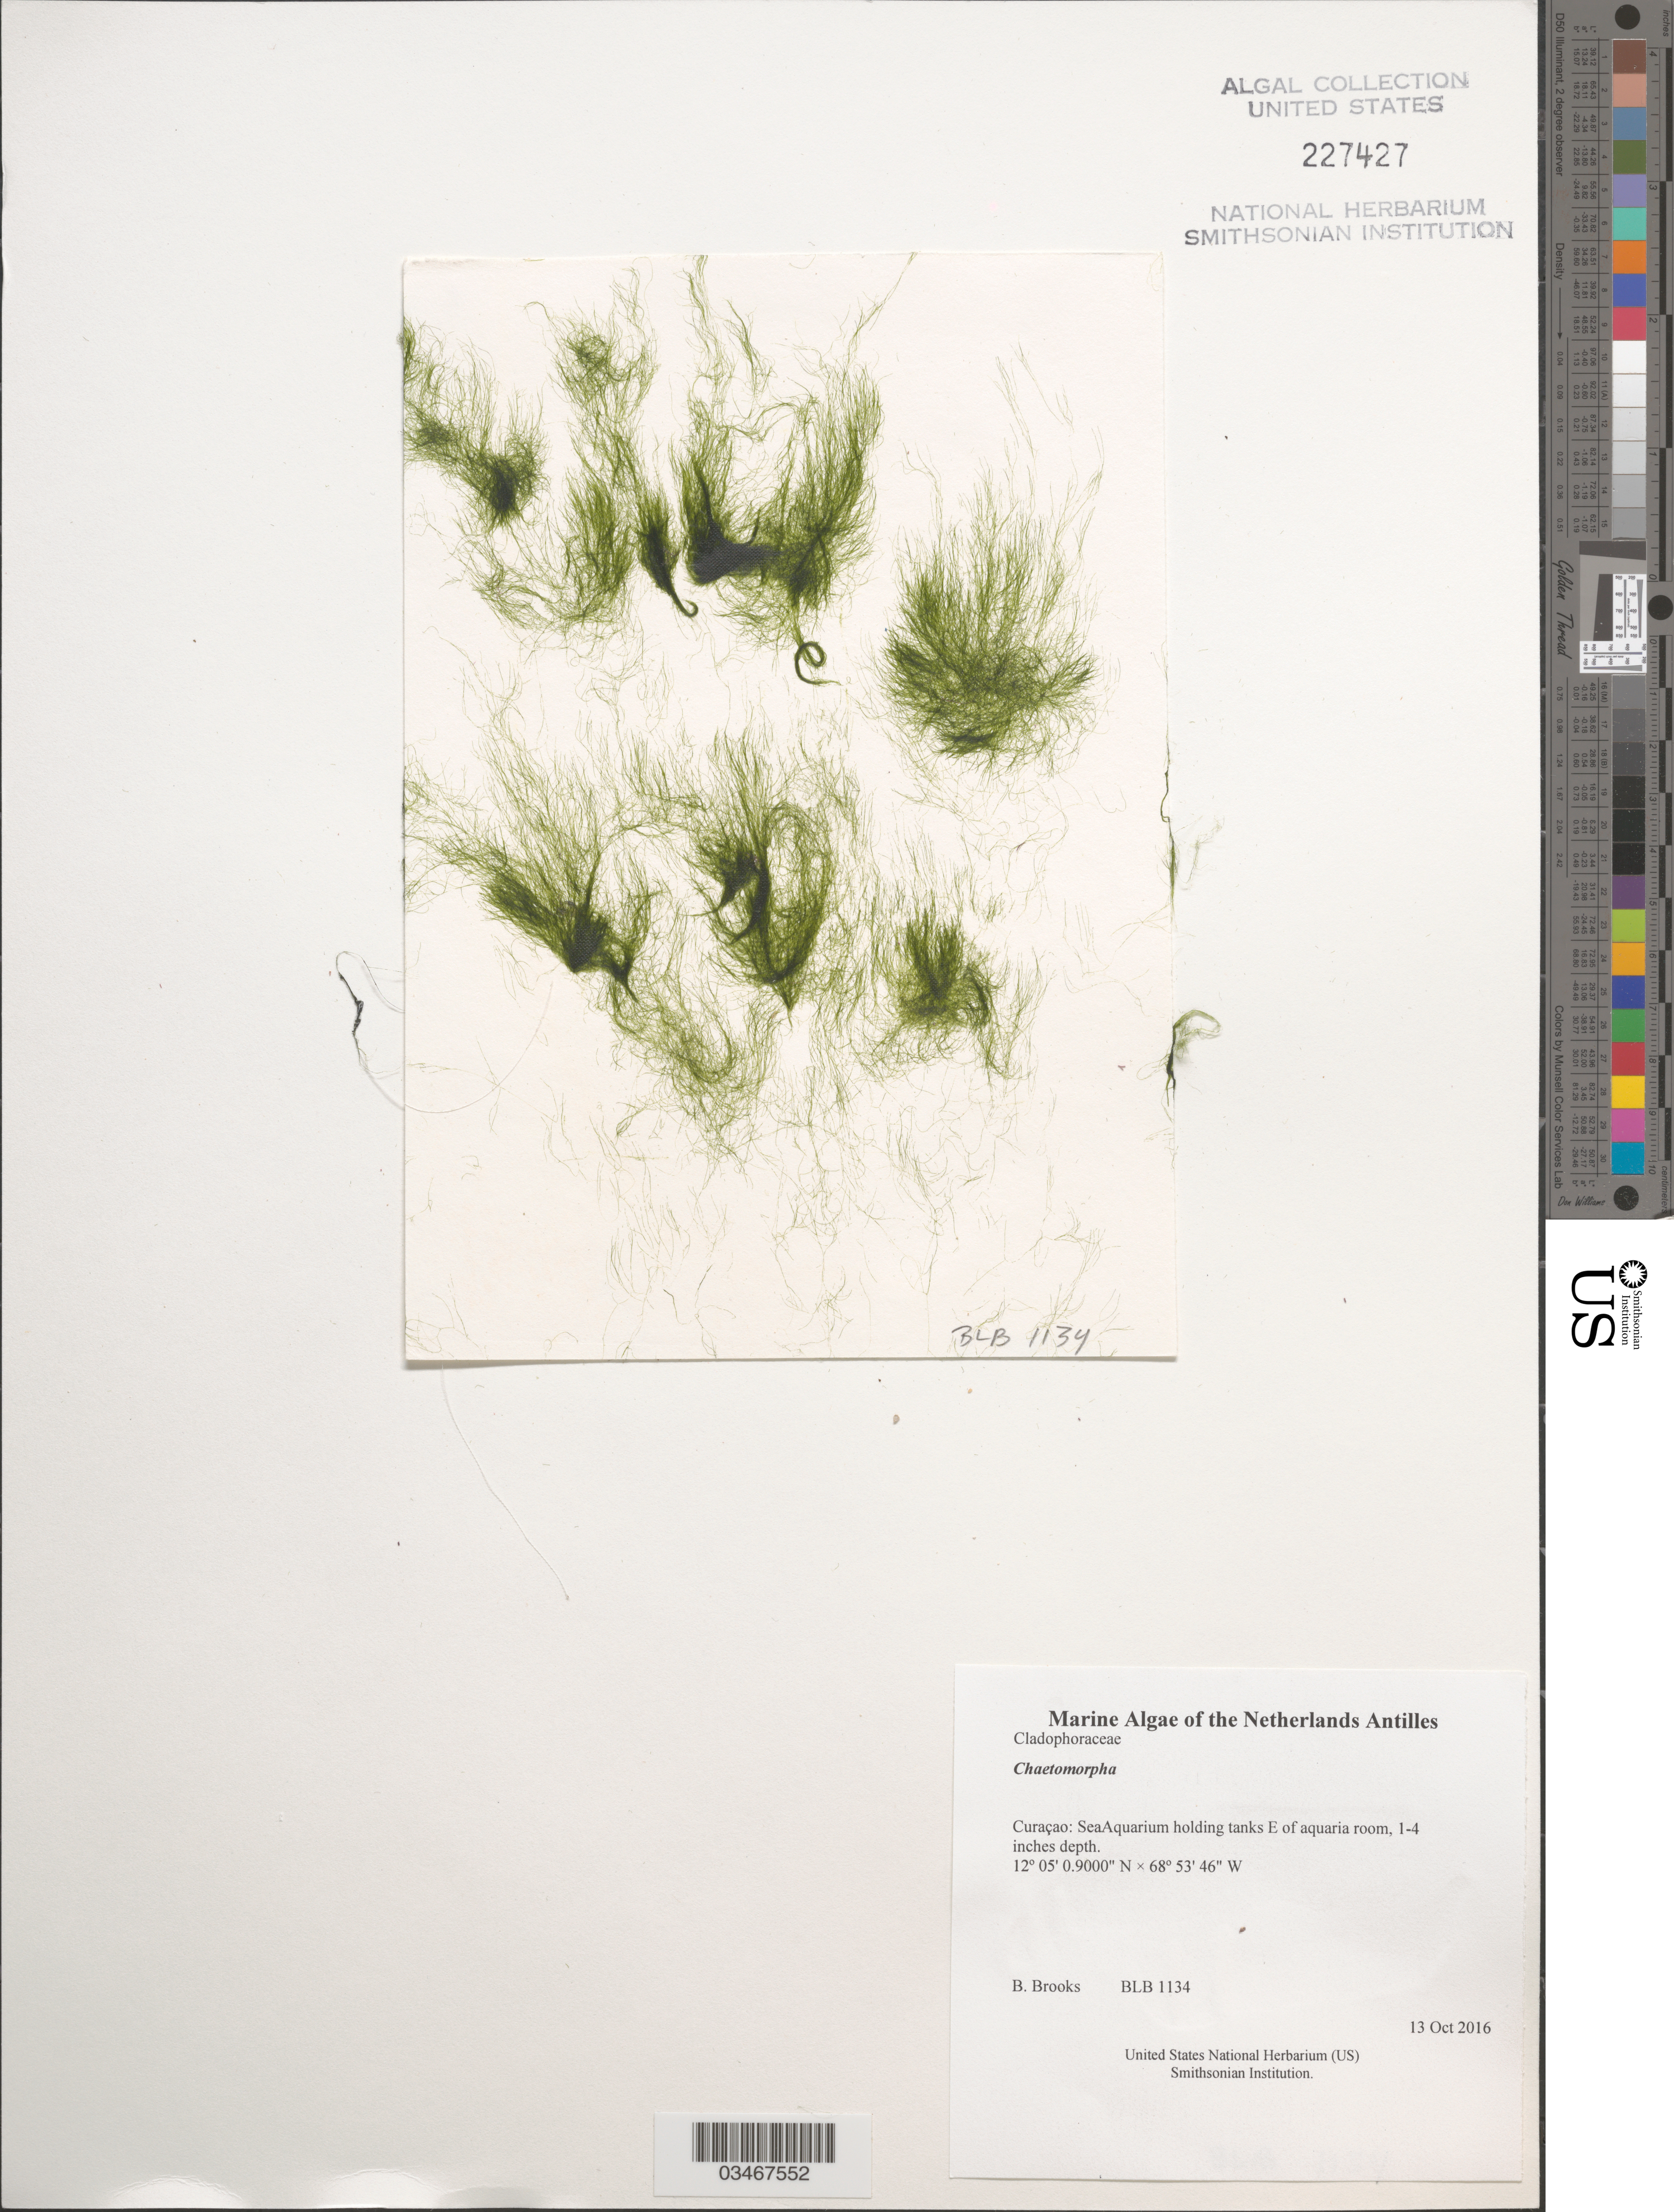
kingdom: Plantae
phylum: Chlorophyta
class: Ulvophyceae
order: Cladophorales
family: Cladophoraceae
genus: Chaetomorpha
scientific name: Chaetomorpha sp.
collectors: B. Brooks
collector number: BLB 1134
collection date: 2016-10-13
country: Curaçao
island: Curaçao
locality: SeaAquarium holding tanks E of aquaria room, 1-4 inches depth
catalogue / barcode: US 227427